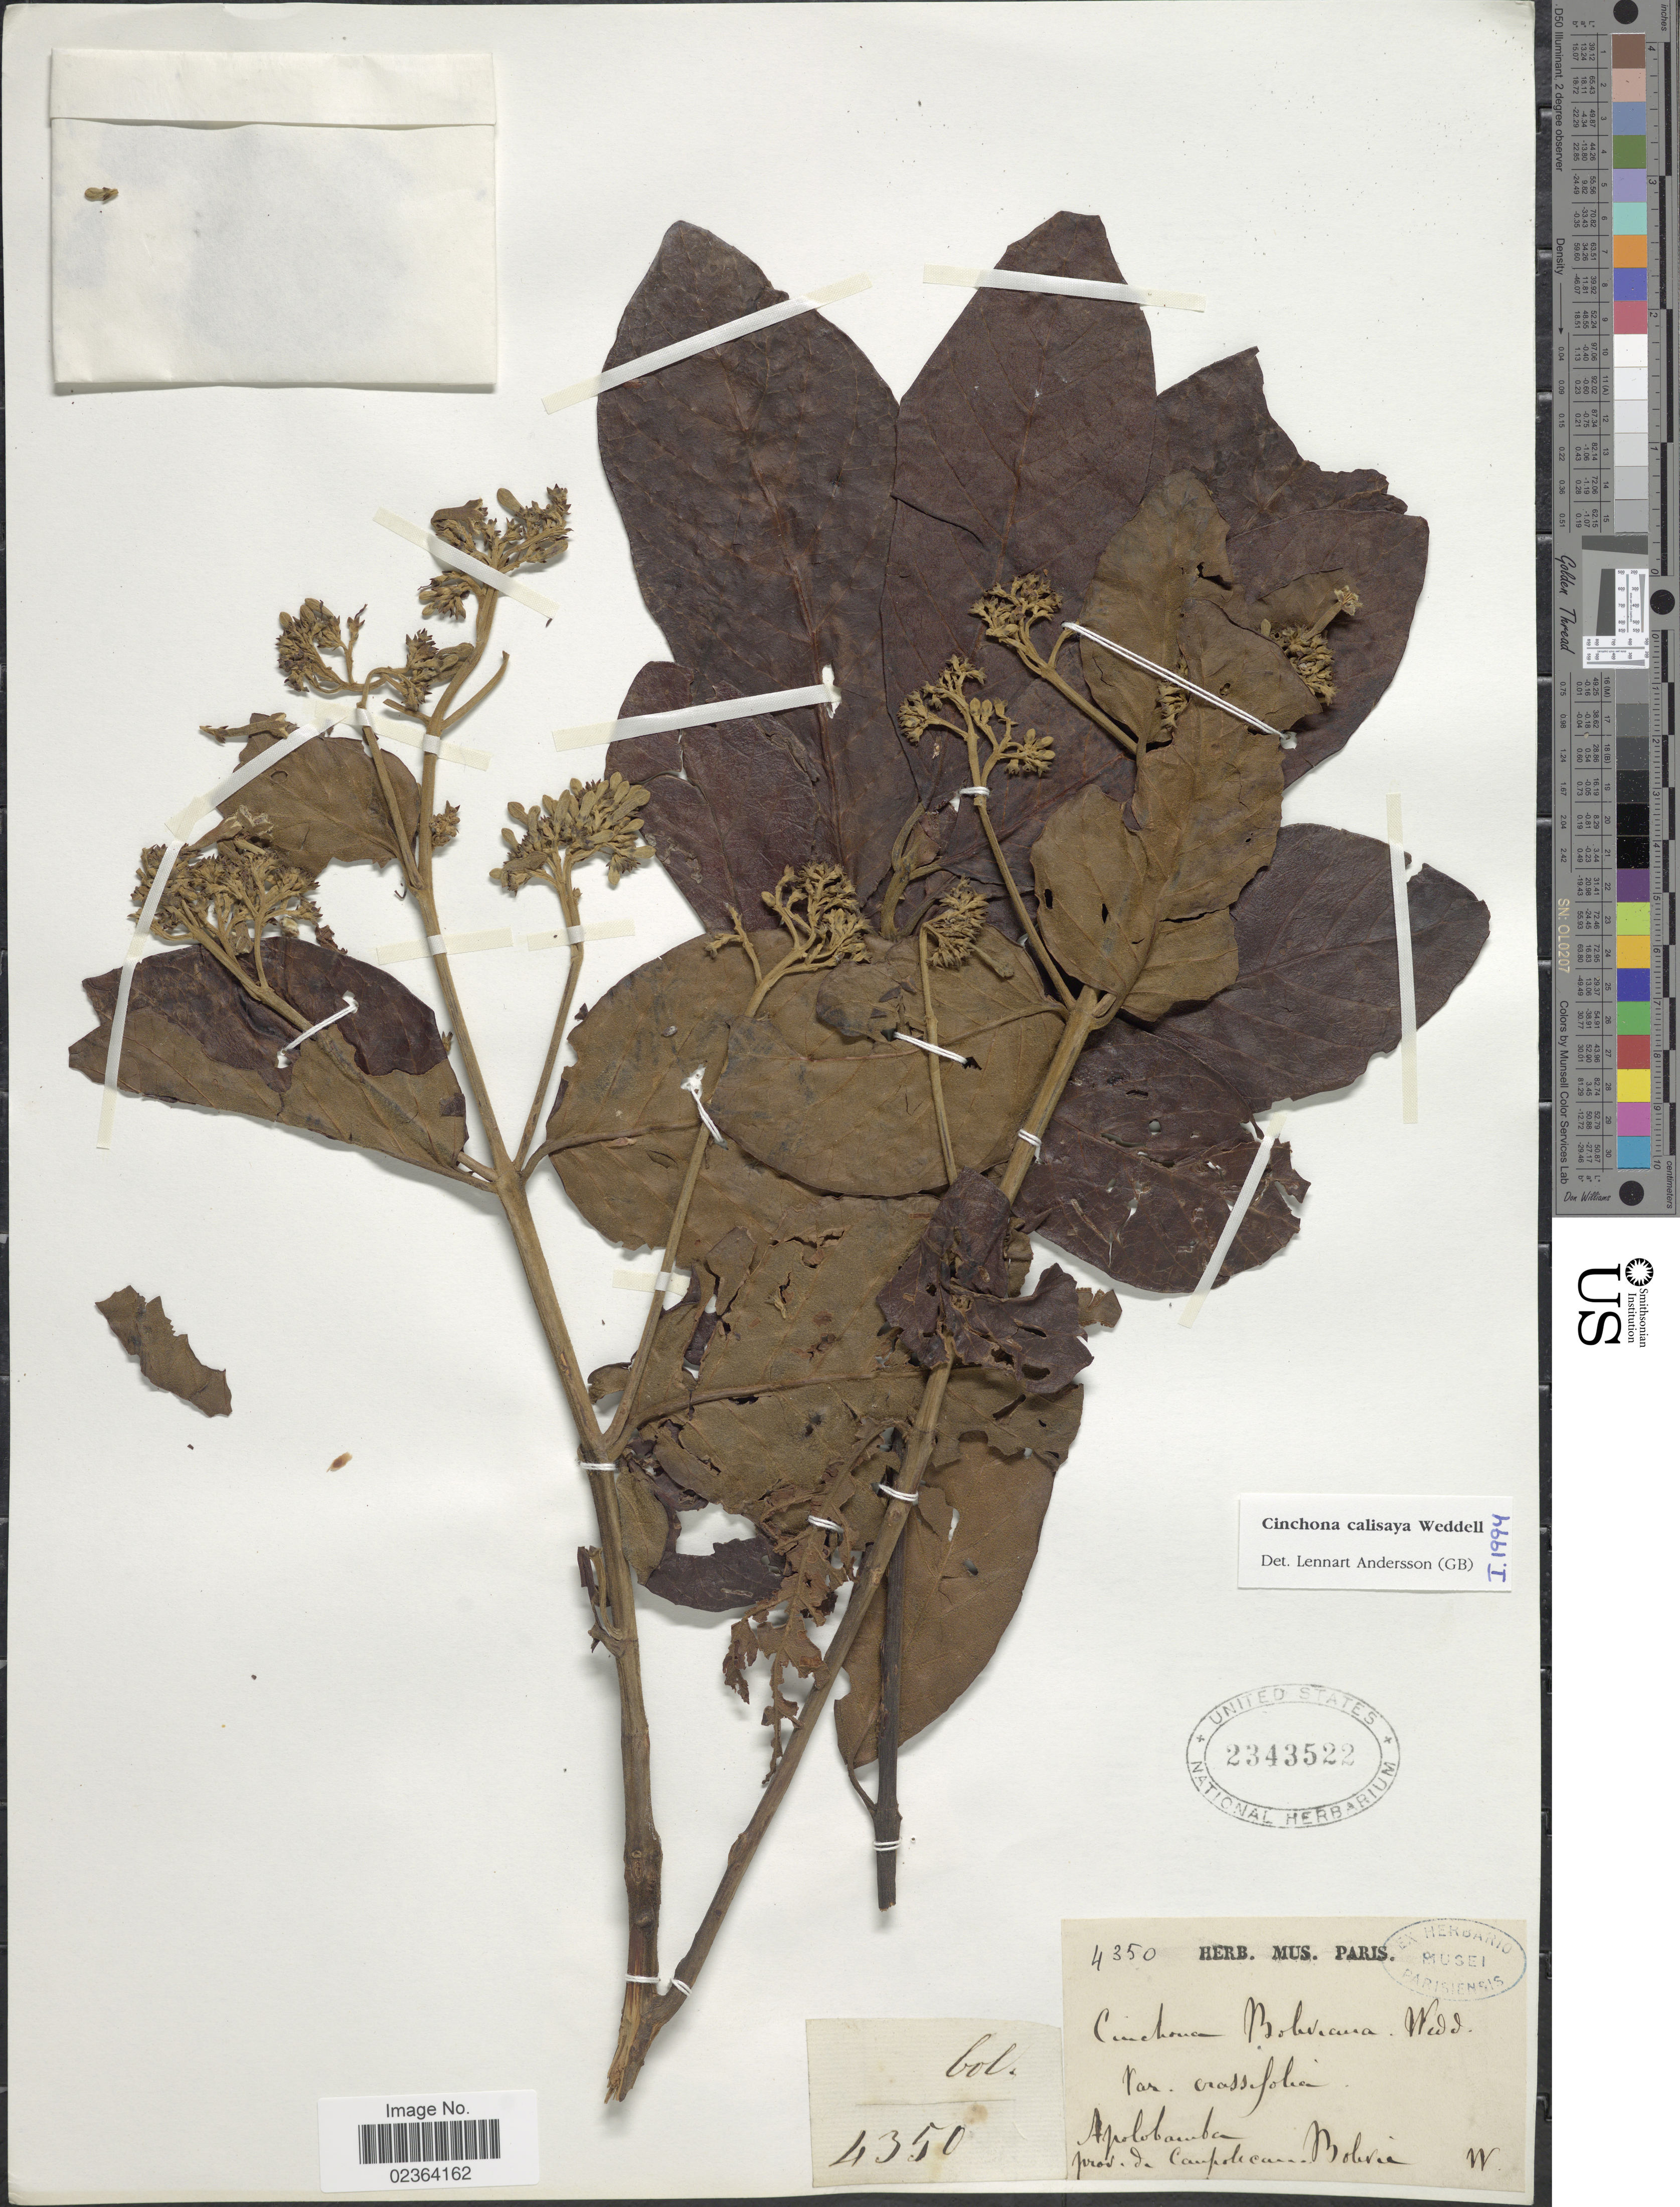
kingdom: Plantae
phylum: Tracheophyta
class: Magnoliopsida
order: Gentianales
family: Rubiaceae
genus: Cinchona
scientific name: Cinchona calisaya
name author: Wedd.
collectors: ex herb. Mus. Paris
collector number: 4350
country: Bolivia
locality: Apolobamba, prov. de Campolecam, Bolivia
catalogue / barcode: US 2343522